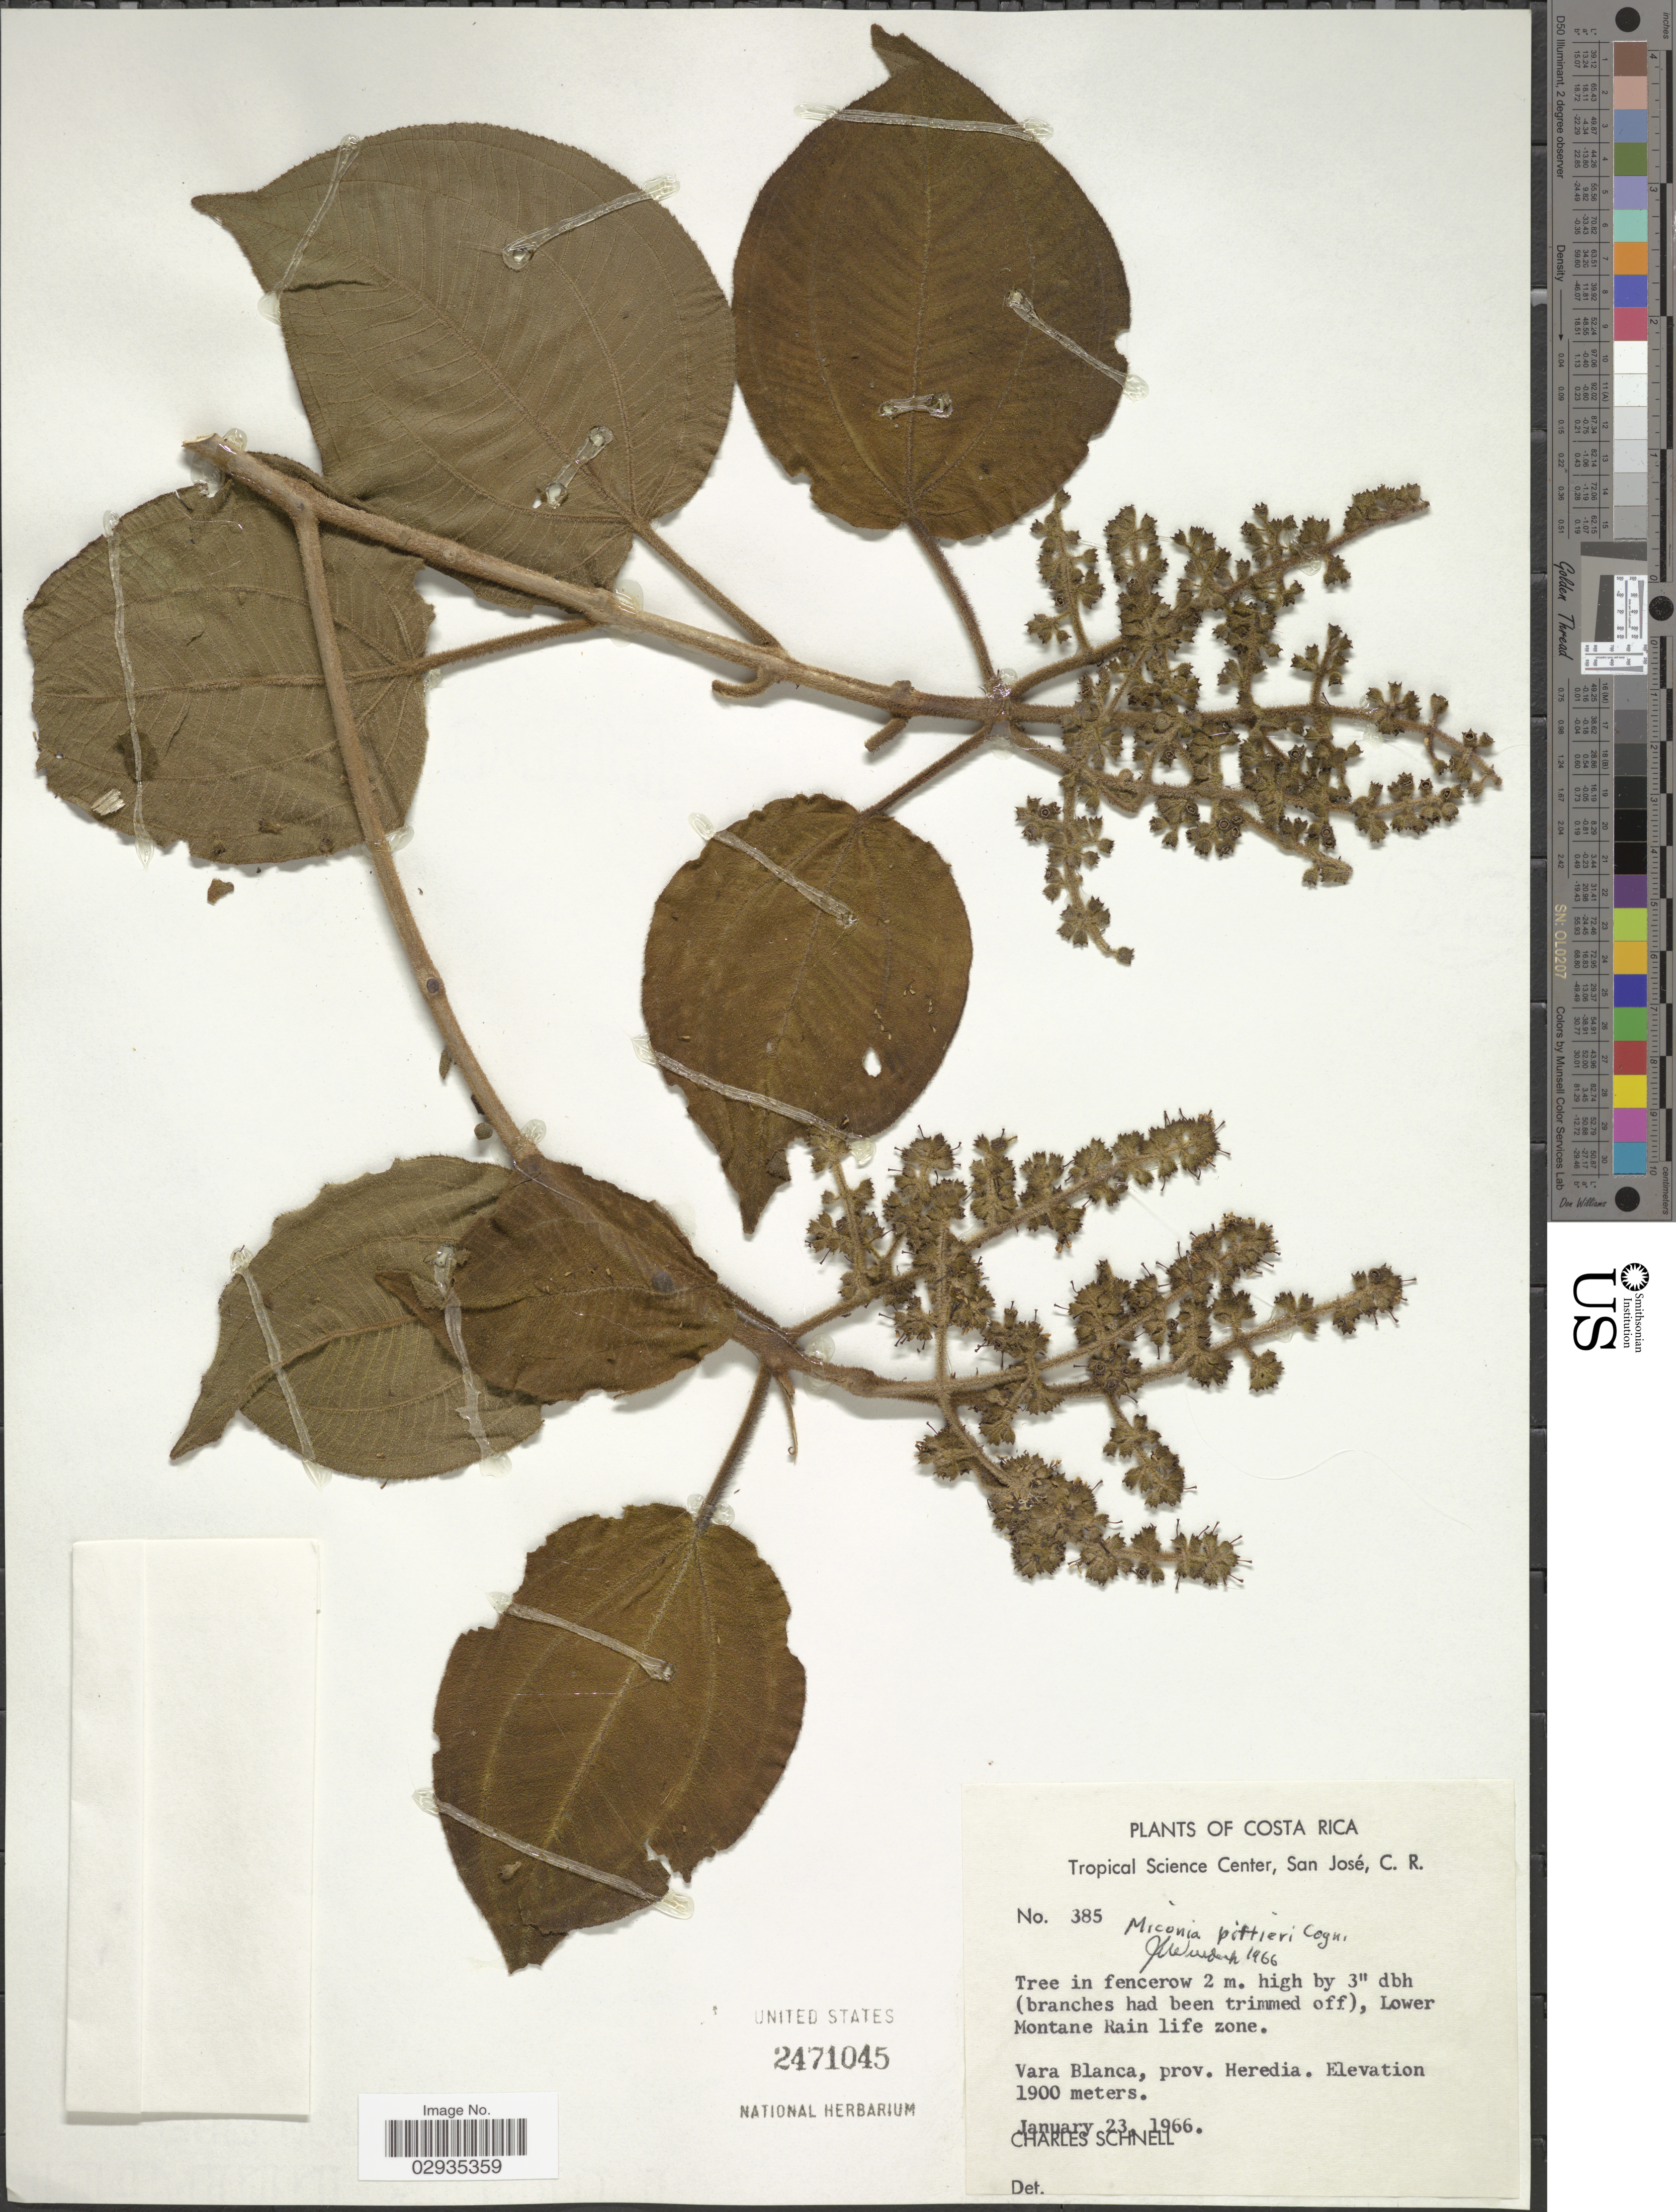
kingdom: Plantae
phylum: Tracheophyta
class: Magnoliopsida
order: Myrtales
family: Melastomataceae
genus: Miconia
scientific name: Miconia pittieri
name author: Cogn. in A. DC.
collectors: C. Schnell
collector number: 385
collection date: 1966-01-23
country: Costa Rica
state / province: Heredia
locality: Lower Montane Rain life zone, Vara Blanca.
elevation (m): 1900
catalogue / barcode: US 2471045